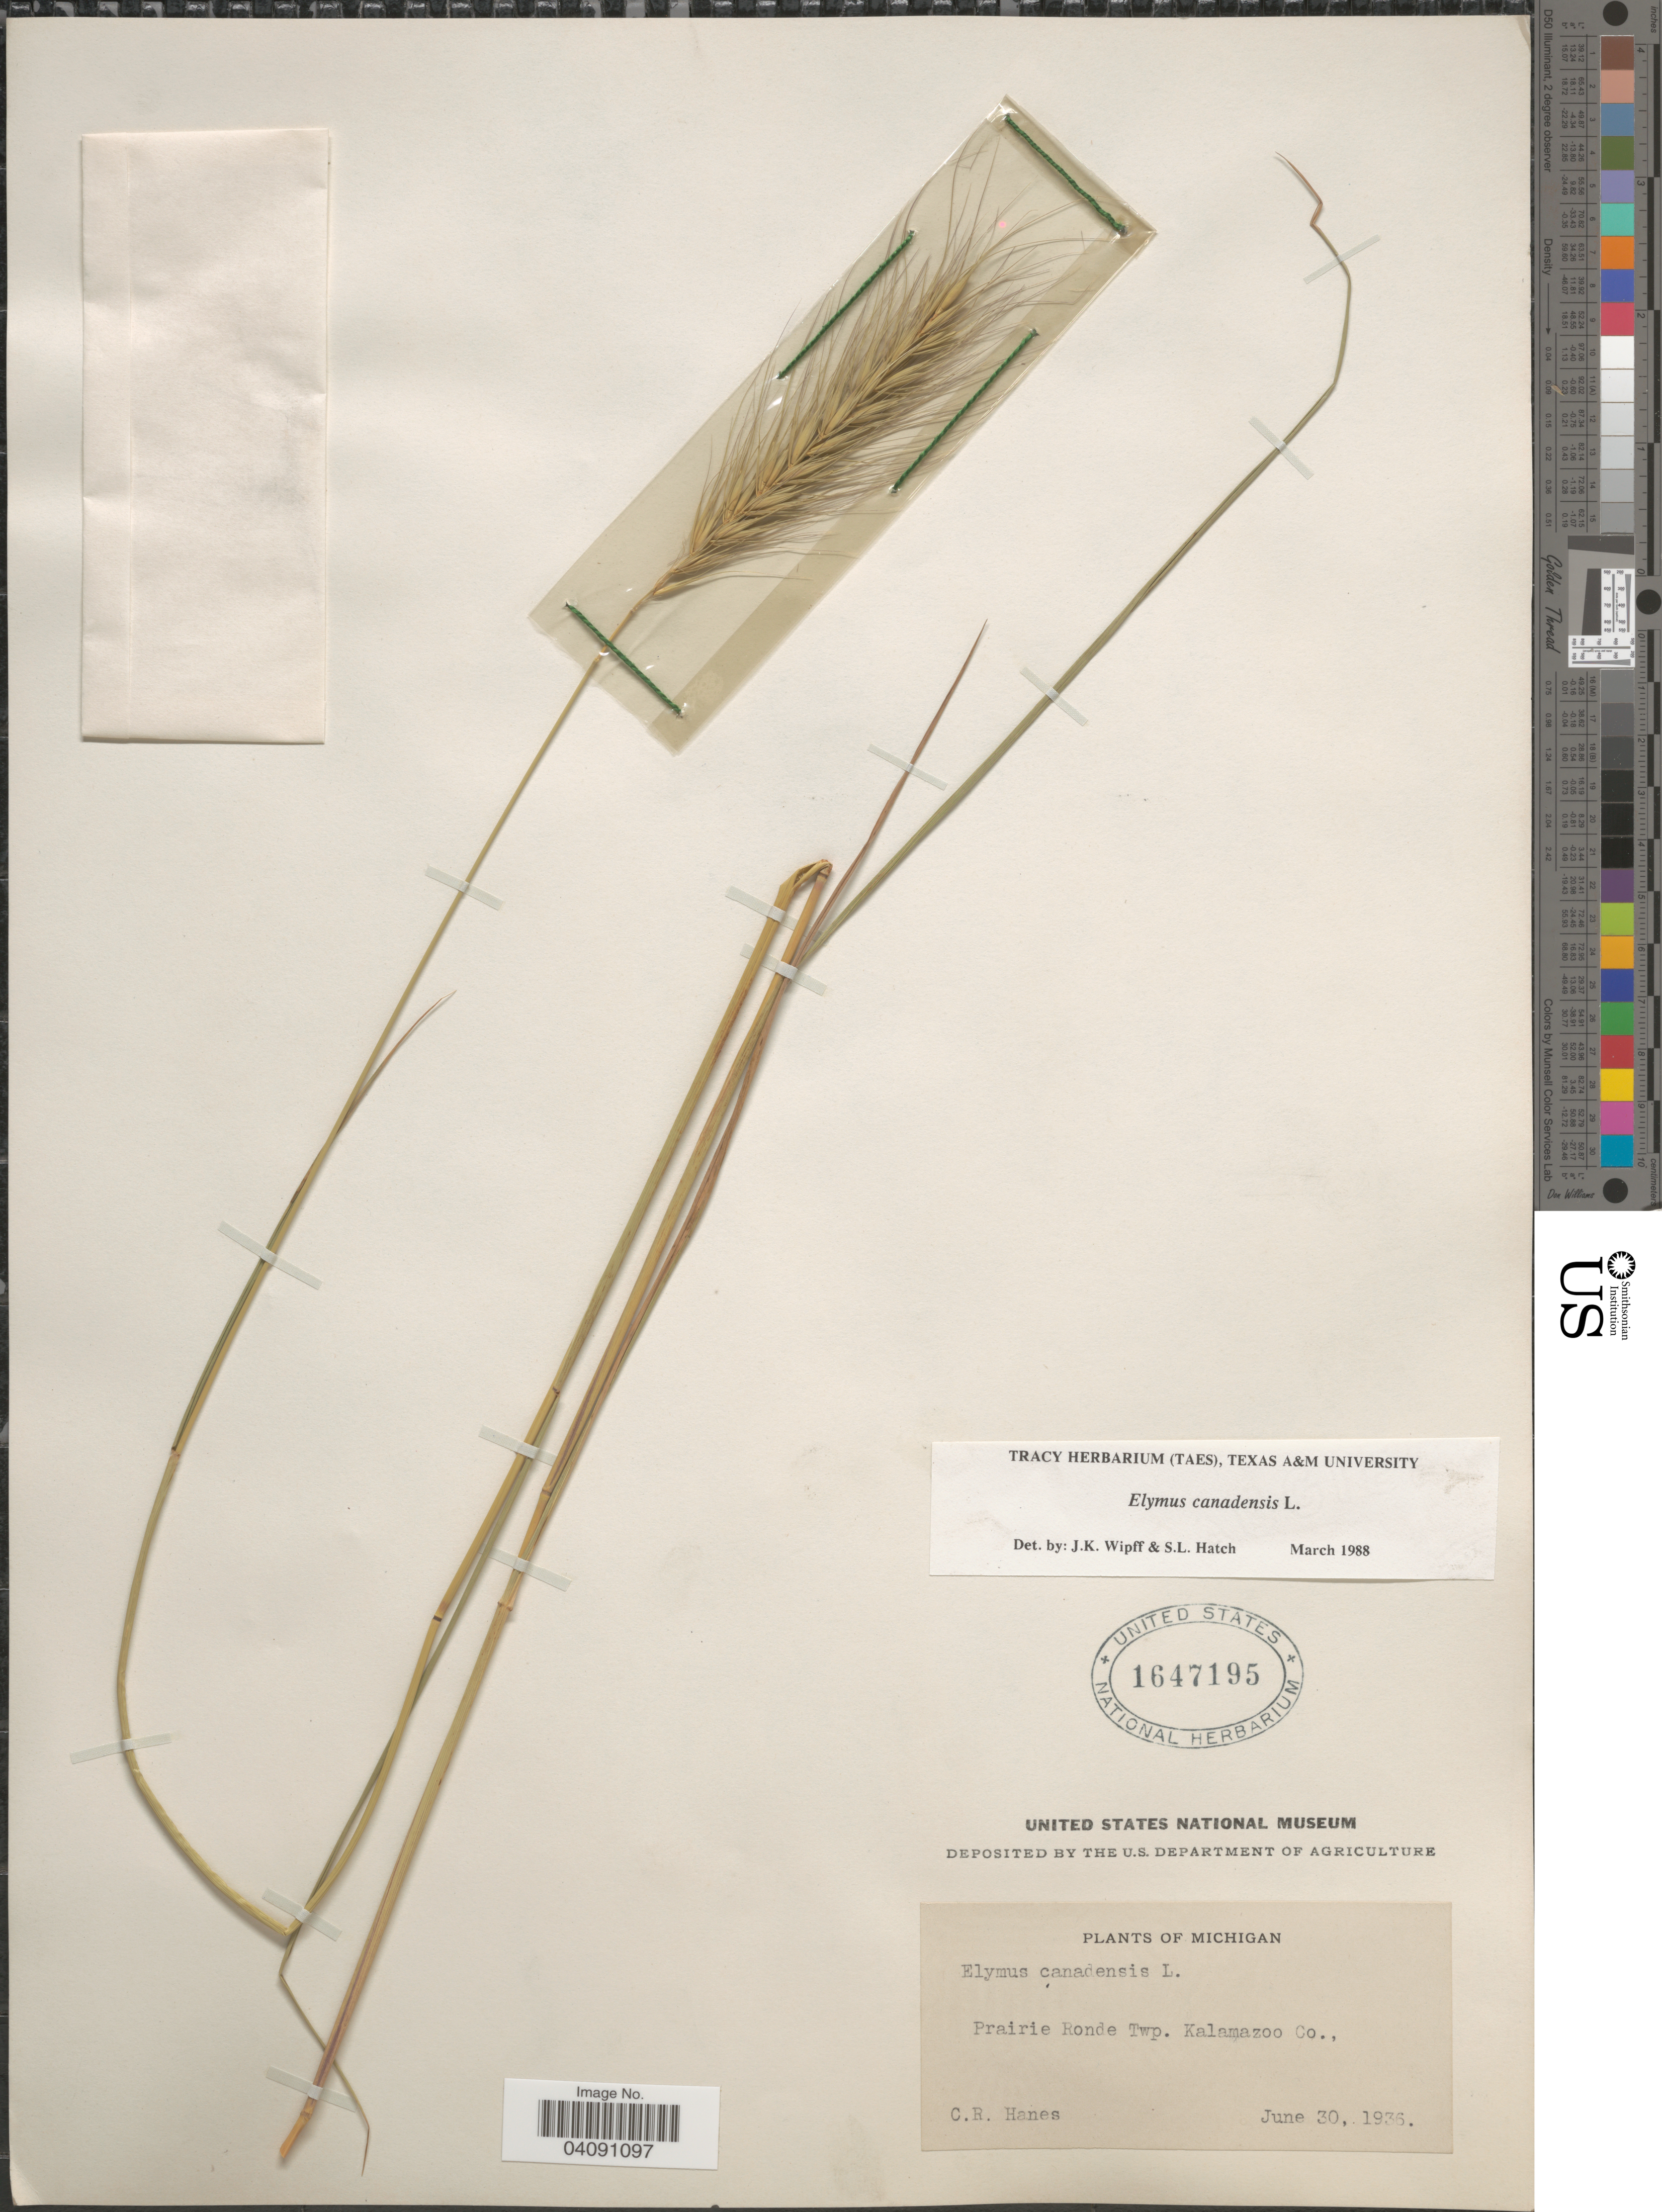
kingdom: Plantae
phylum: Tracheophyta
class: Liliopsida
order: Poales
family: Poaceae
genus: Elymus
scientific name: Elymus canadensis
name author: L.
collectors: C. Hanes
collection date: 1936-06-30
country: United States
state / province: Michigan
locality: Prairie Ronde Twp. Kalamazoo Co.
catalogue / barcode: US 1647195